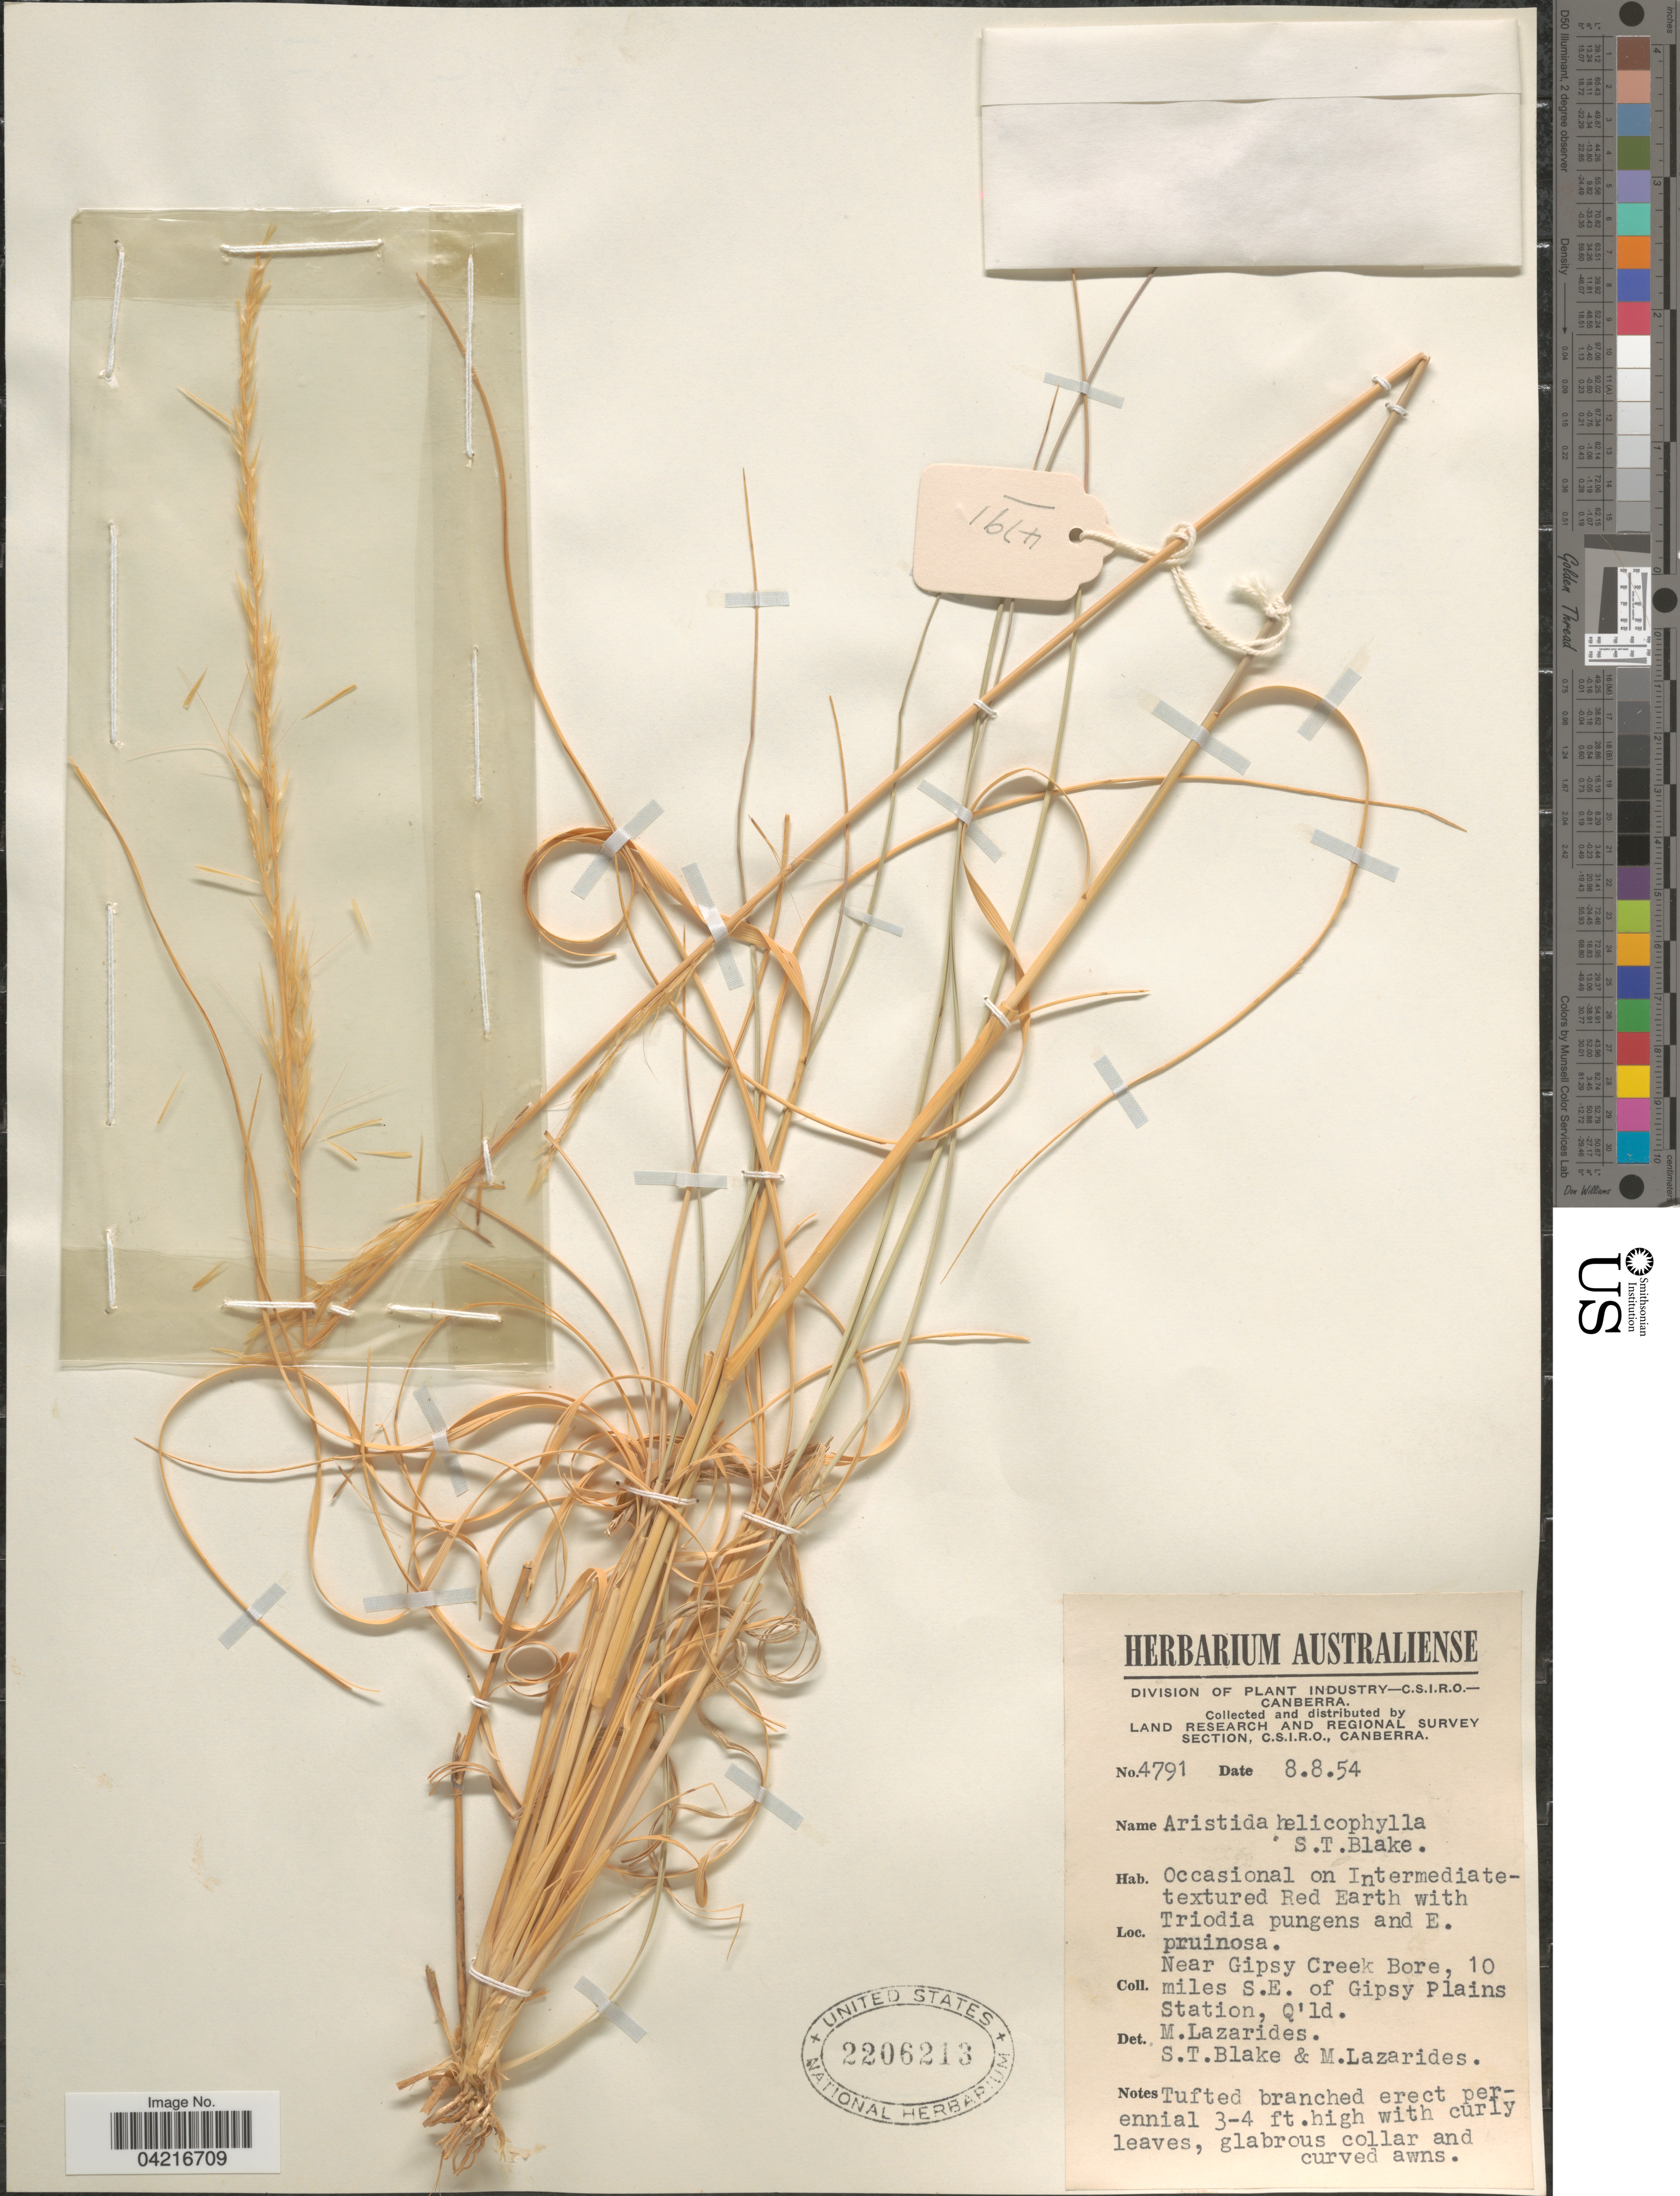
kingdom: Plantae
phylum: Tracheophyta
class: Liliopsida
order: Poales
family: Poaceae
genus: Aristida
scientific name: Aristida helicophylla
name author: S.T. Blake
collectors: M. Lazarides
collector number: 4791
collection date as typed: Transcribed d/m/y: 8/8/54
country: Australia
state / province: Queensland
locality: Land Research and Regional Survey Section, C.S.I.R.O. Near Gipsy Creek Bore, 10 miles S.E. of Gipsy Plains Station, Q'ld.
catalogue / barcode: US 2206213